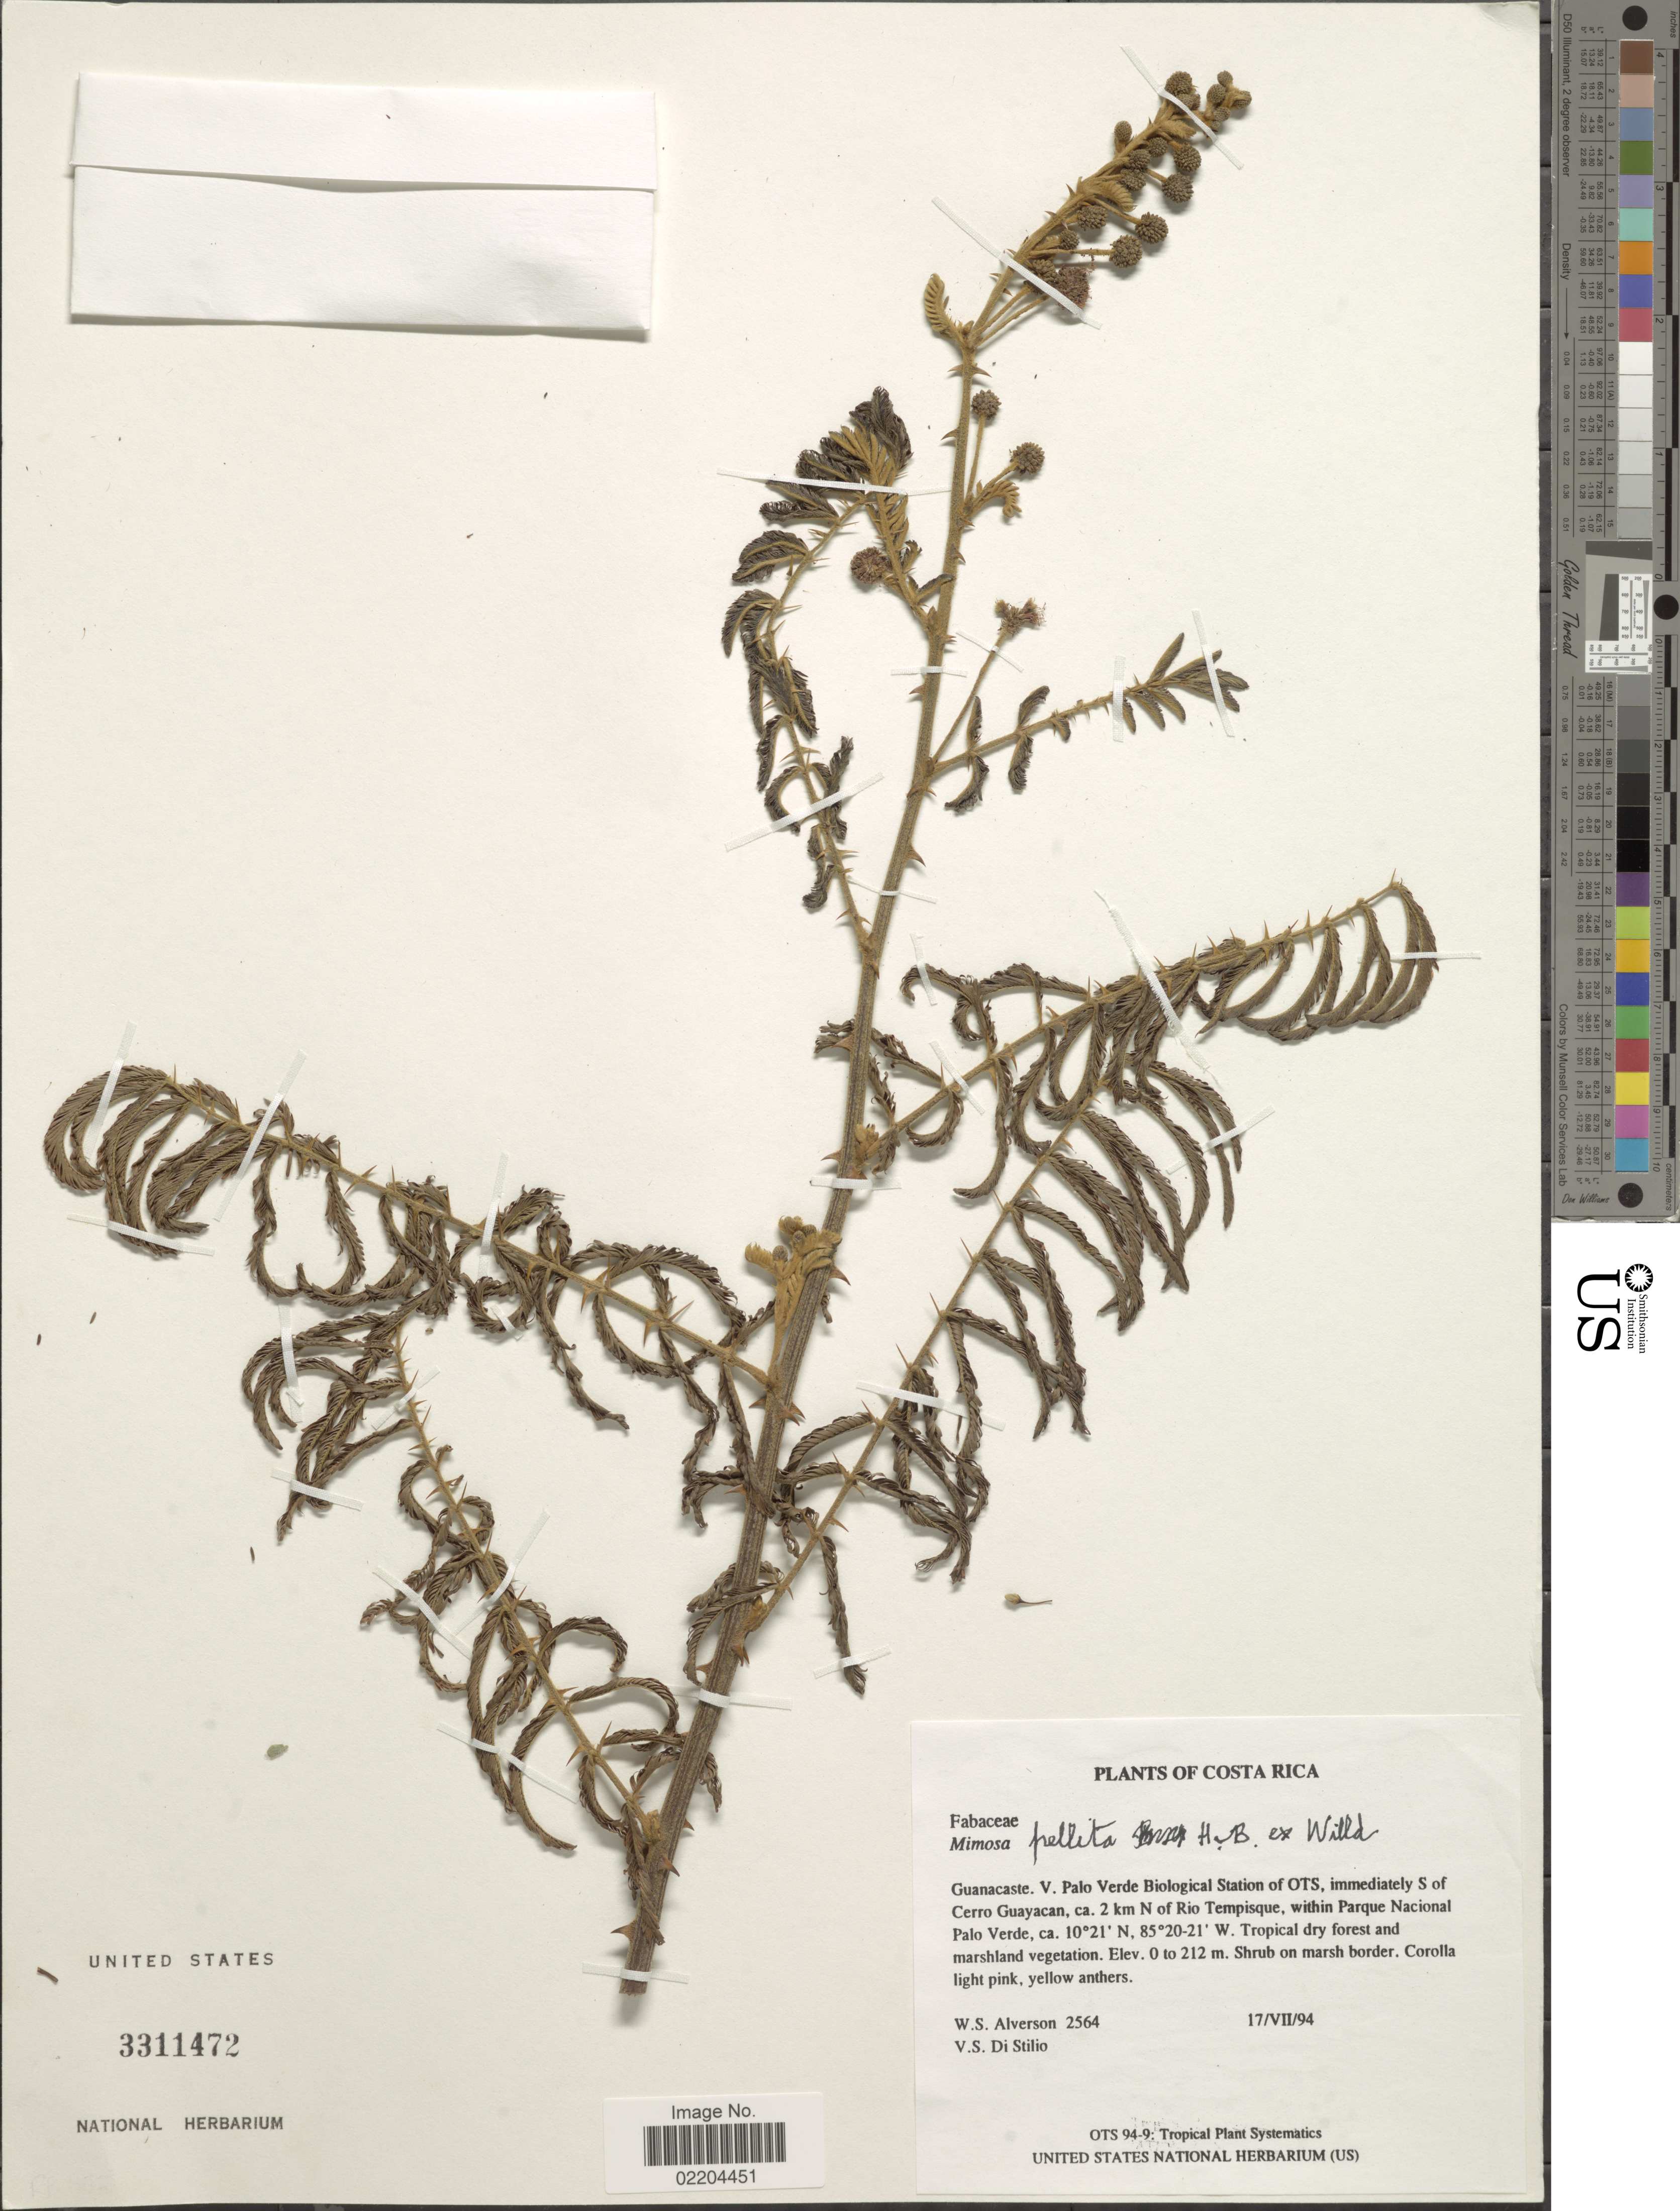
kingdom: Plantae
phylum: Tracheophyta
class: Magnoliopsida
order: Fabales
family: Fabaceae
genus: Mimosa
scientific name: Mimosa pellita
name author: Humb. & Bonpl. ex Willd.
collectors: W. S. Alverson & V. Di Stilio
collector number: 2564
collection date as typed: Transcribed d/m/y: 17/7/94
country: Costa Rica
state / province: Guanacaste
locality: Guanacaste, V. Palo Verde Biological Station of OTS, immediately S of Cerro Guayacan, ca. 2 km N of Rio Tempisque, within Parque Nacioanal PaloVerde.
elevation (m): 0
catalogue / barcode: US 3311472